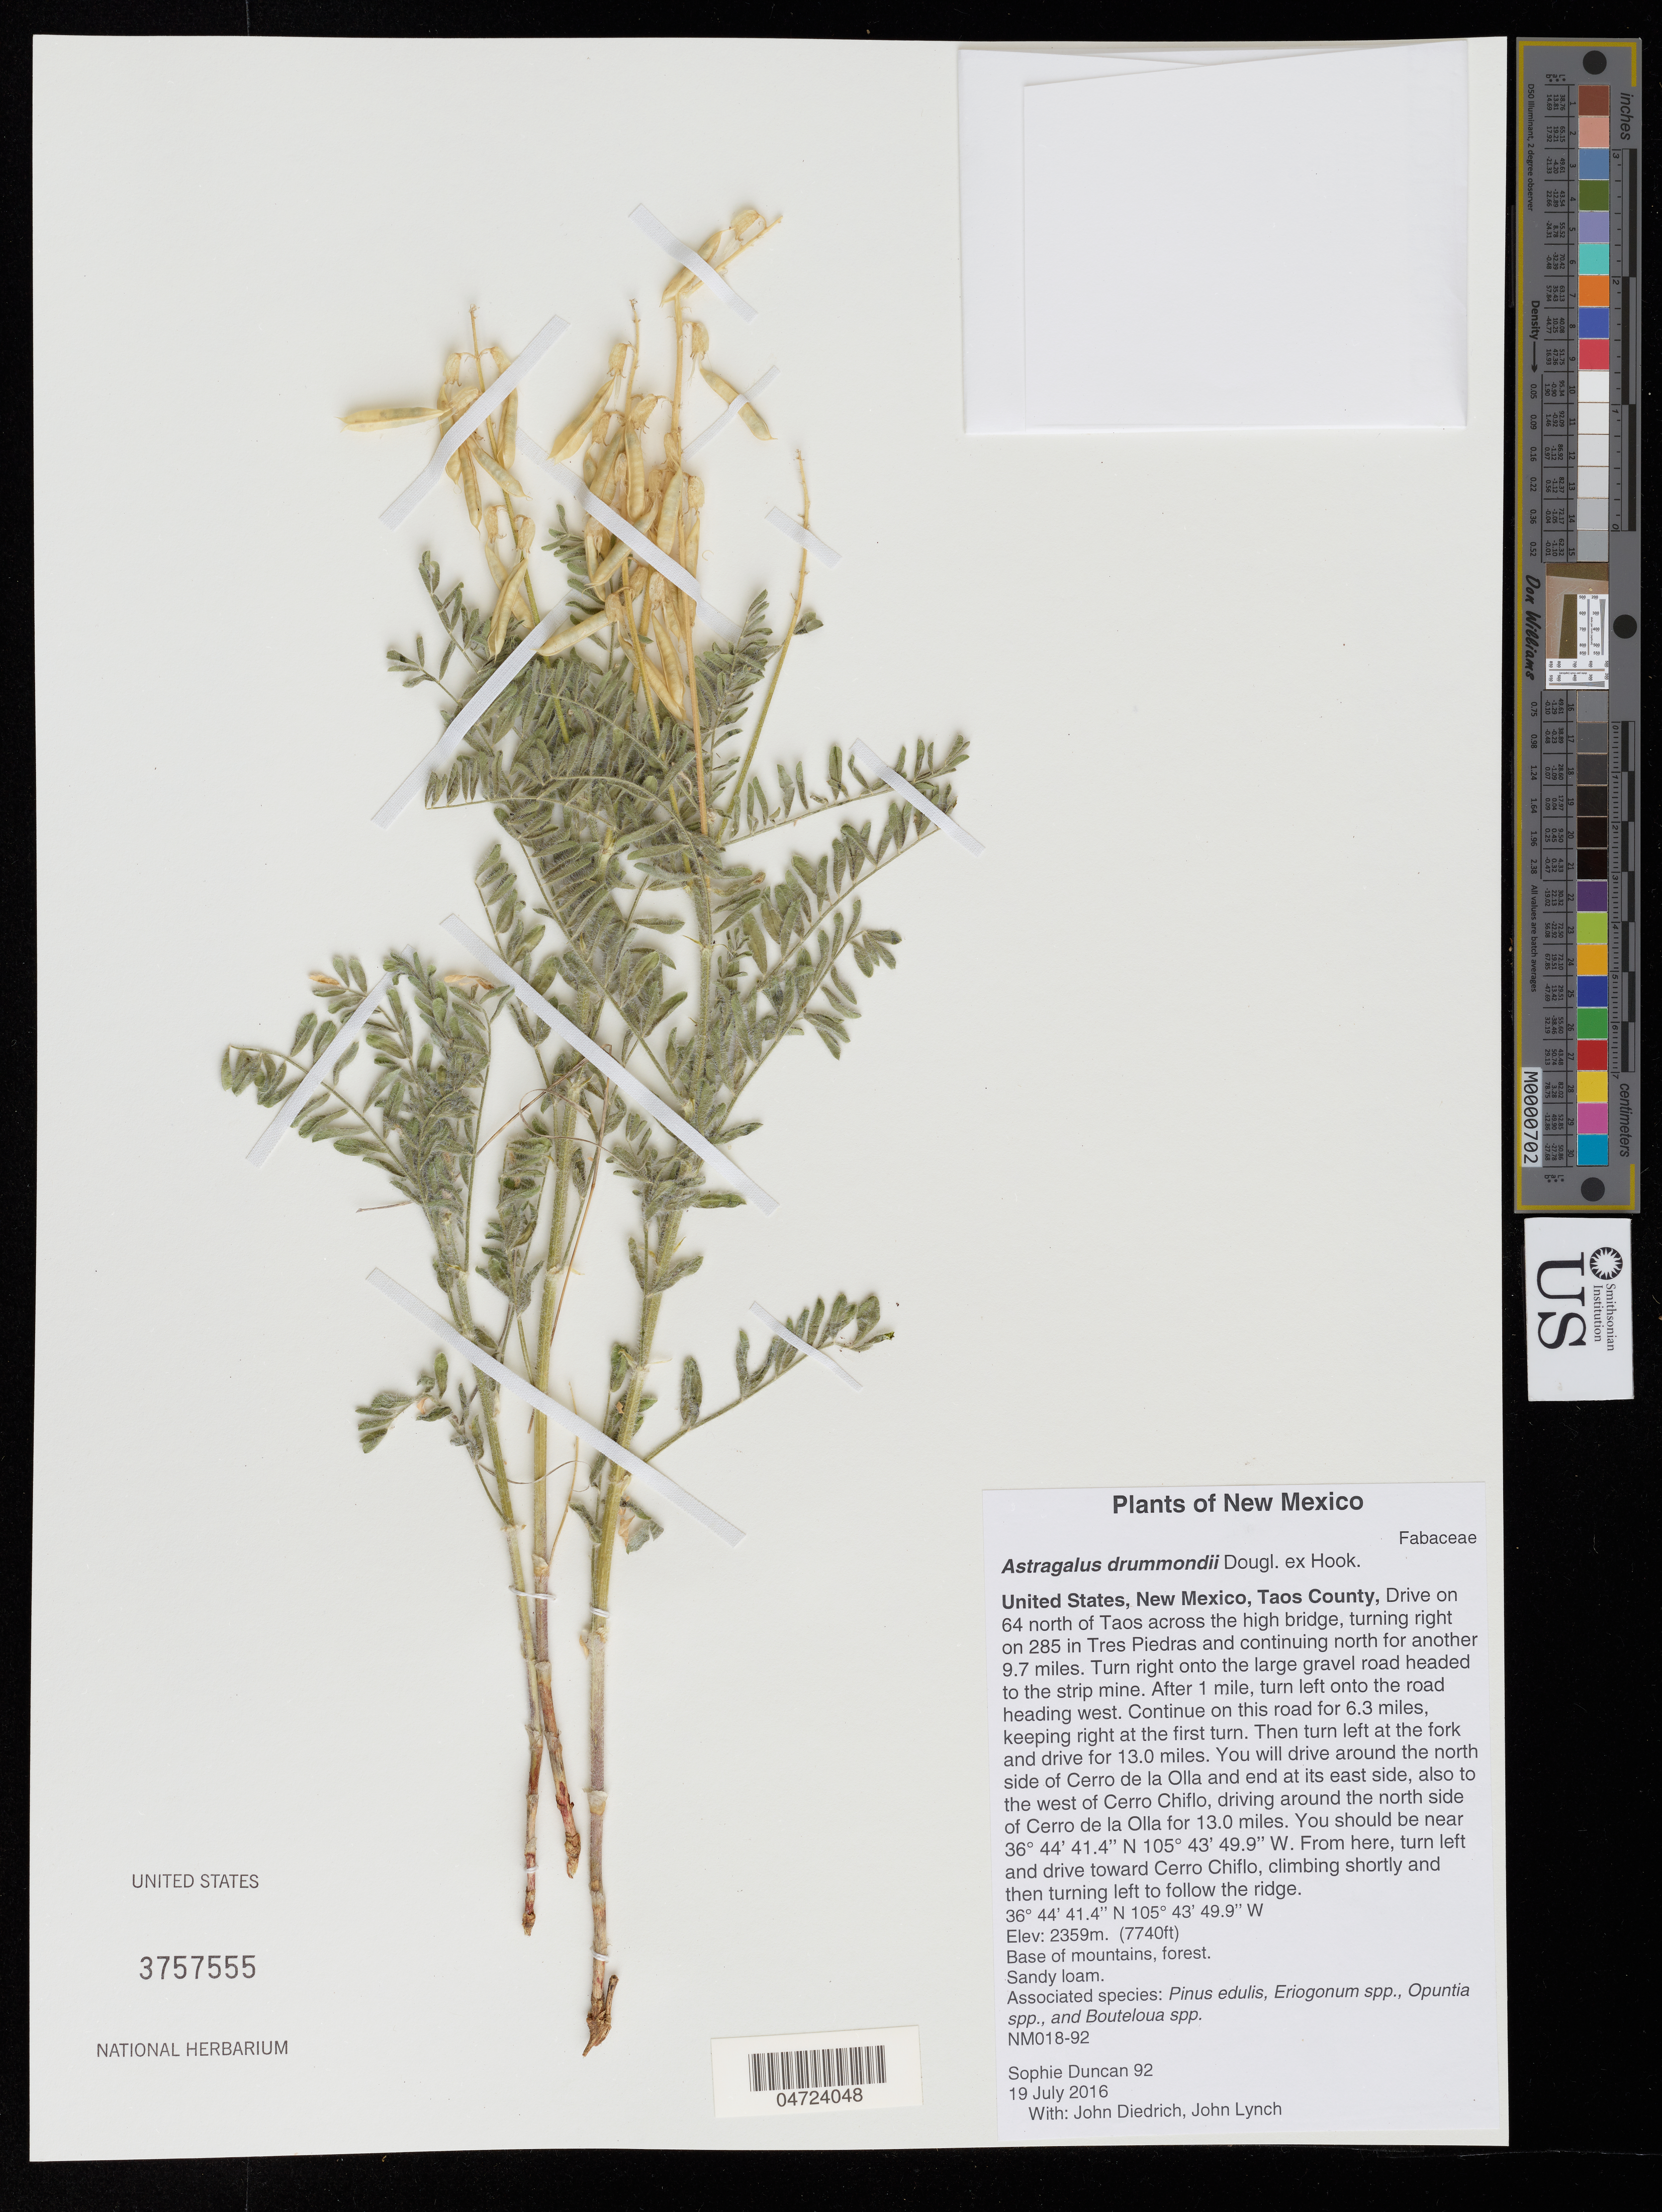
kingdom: Plantae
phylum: Tracheophyta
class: Magnoliopsida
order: Fabales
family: Fabaceae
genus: Astragalus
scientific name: Astragalus drummondii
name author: Hook.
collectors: S. Duncan, J. Diedrich & J. Lynch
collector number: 92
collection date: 2016-07-19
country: United States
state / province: New Mexico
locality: Taos County, Drive on 64 north of Taos across the high bridge, turning right on 285 in Tres Piedras and continuing north for another 9.7 miles. Turn right onto the large gravel road headed to the strip mine. After 1 mile, turn left onto the road heading west. Continue on this road for 6.3 miles, keeping right at the first turn. Then turn left at the fork and drive for 13.0 miles. You will drive around the north side of Cerro de la Olla and end at its east side, also to the west of Cerro Chiflo, driving around the north side of Cerro de la Olla for 13.0 miles. You should be near. From here, turn left and drive toward Cerro Chiflo, climbing shortly and then turning left to follow the ridge.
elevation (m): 2359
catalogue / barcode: US 3757555